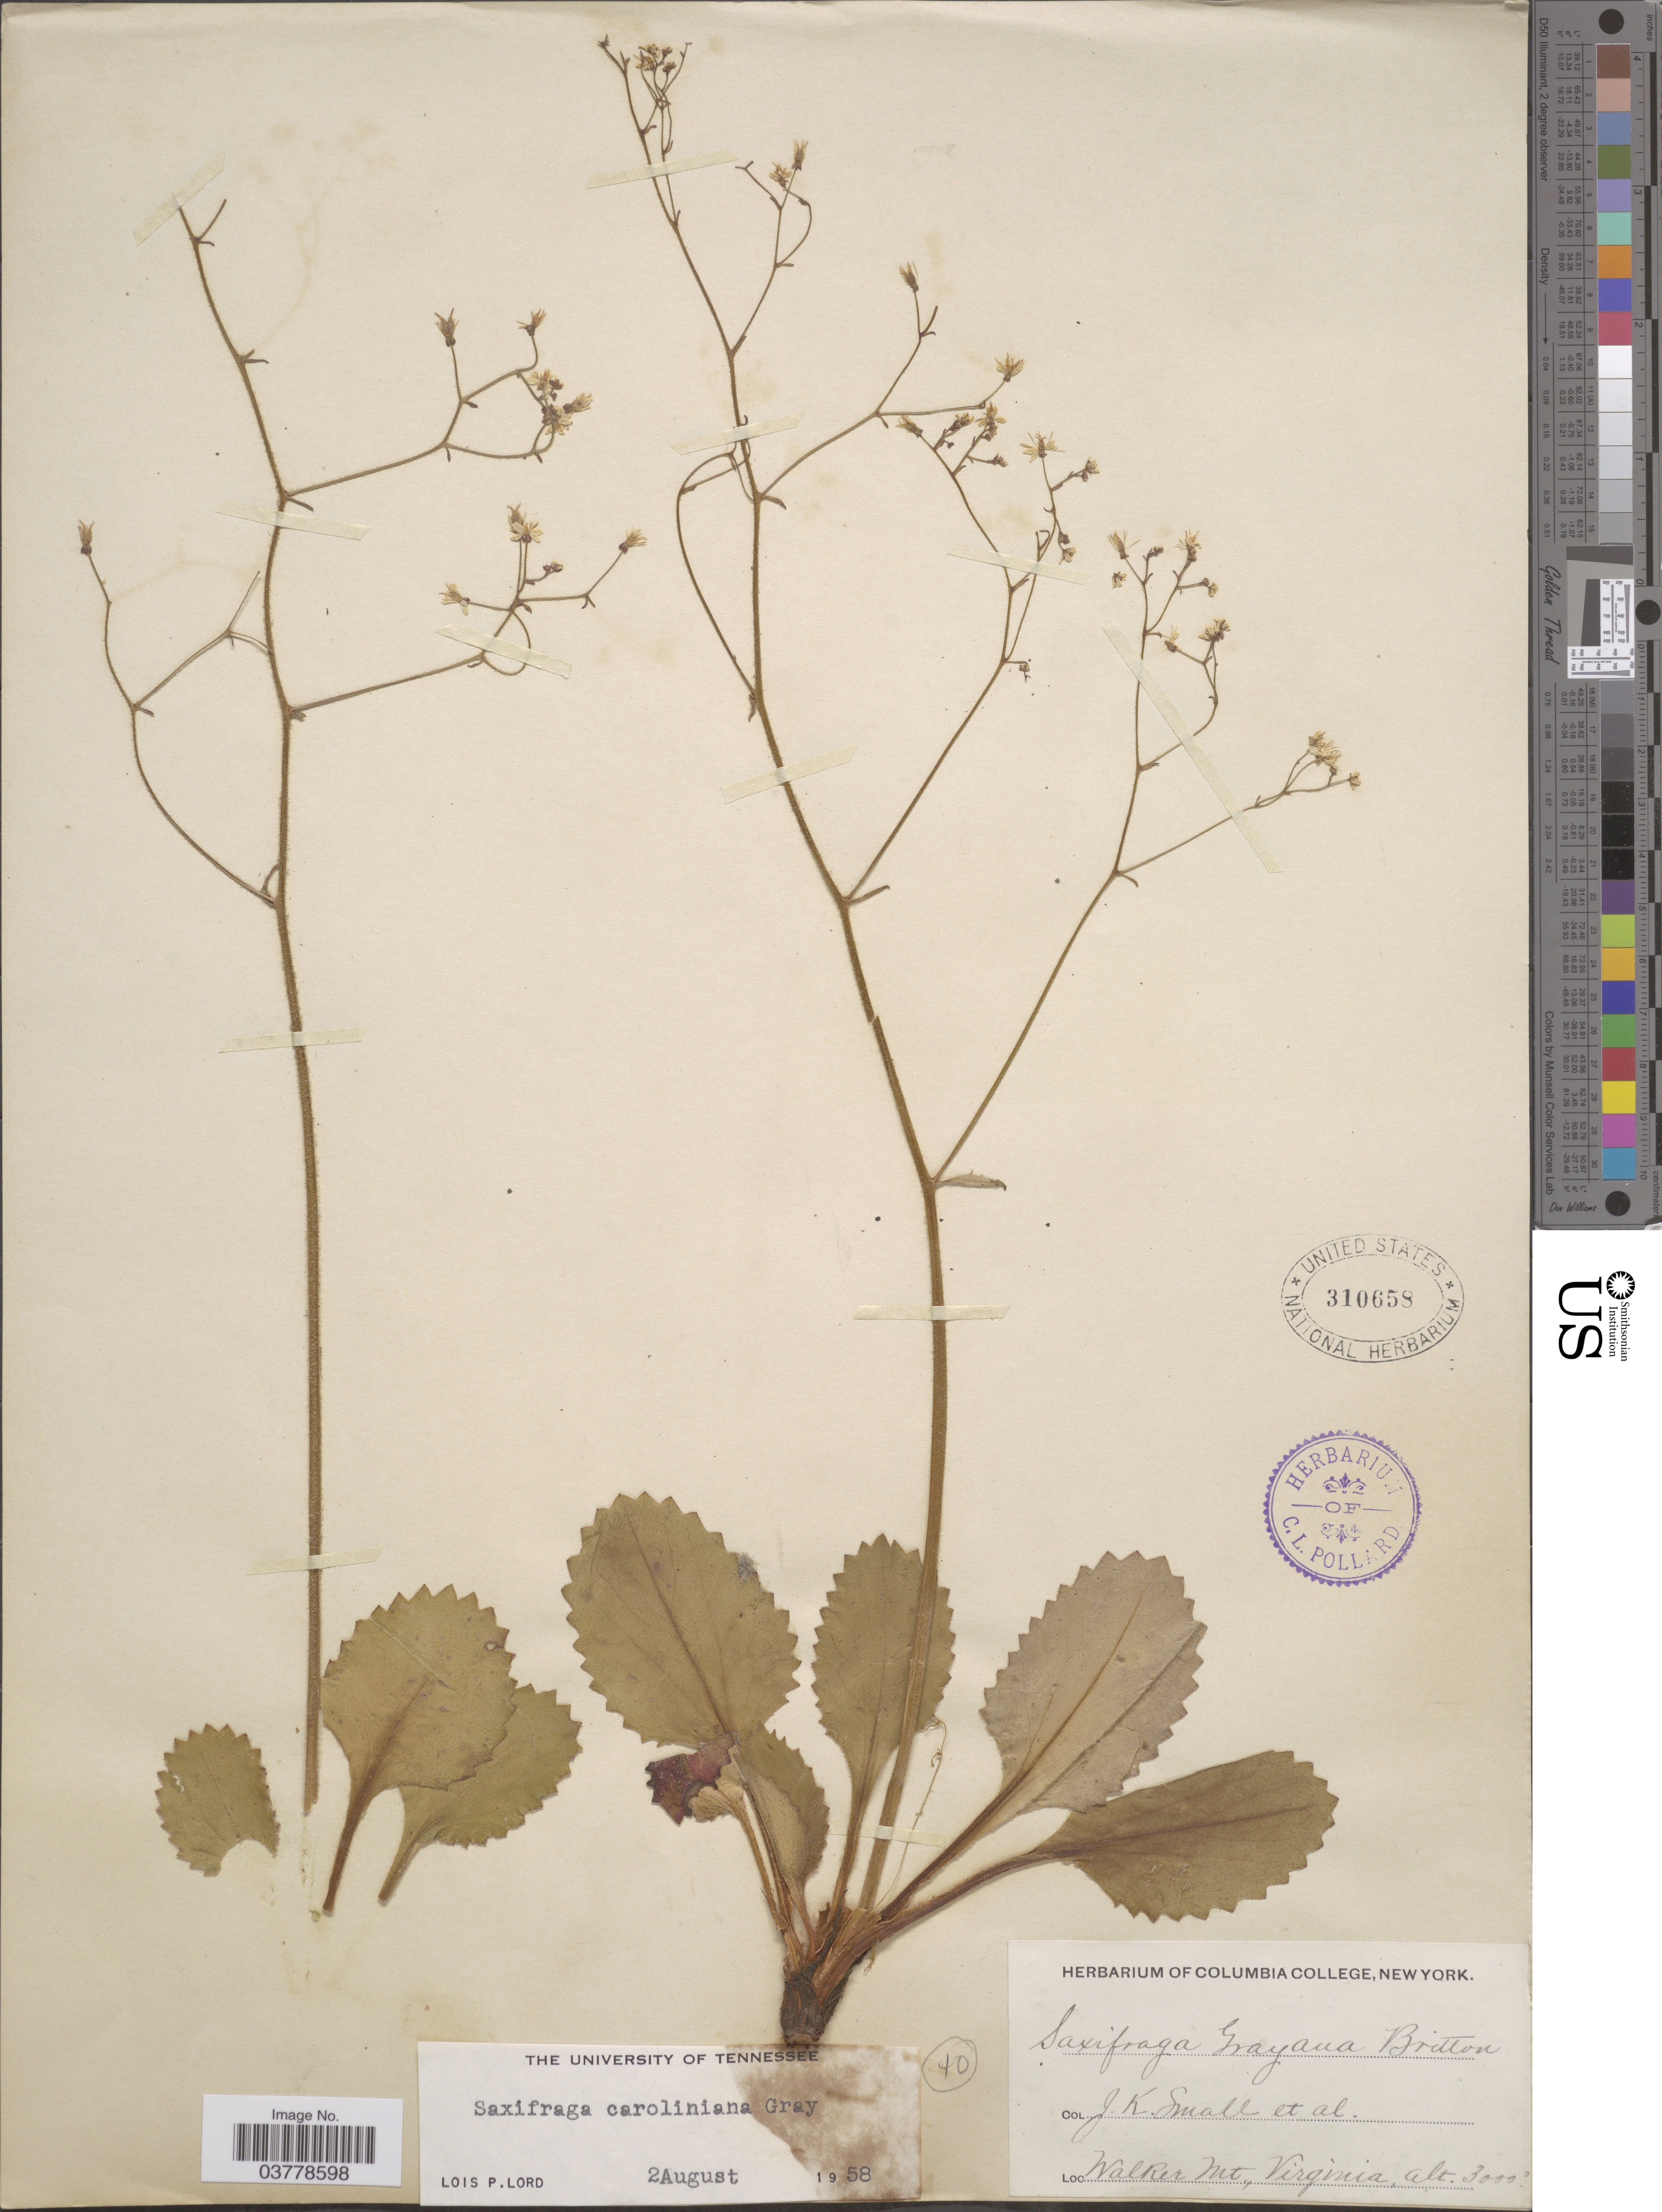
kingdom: Plantae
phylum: Tracheophyta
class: Magnoliopsida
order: Saxifragales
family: Saxifragaceae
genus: Micranthes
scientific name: Micranthes caroliniana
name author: (A. Gray) Small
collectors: J. K. Small & et al.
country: United States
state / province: Virginia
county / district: Smyth ?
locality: Walker Mt.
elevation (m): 914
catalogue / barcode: US 310658